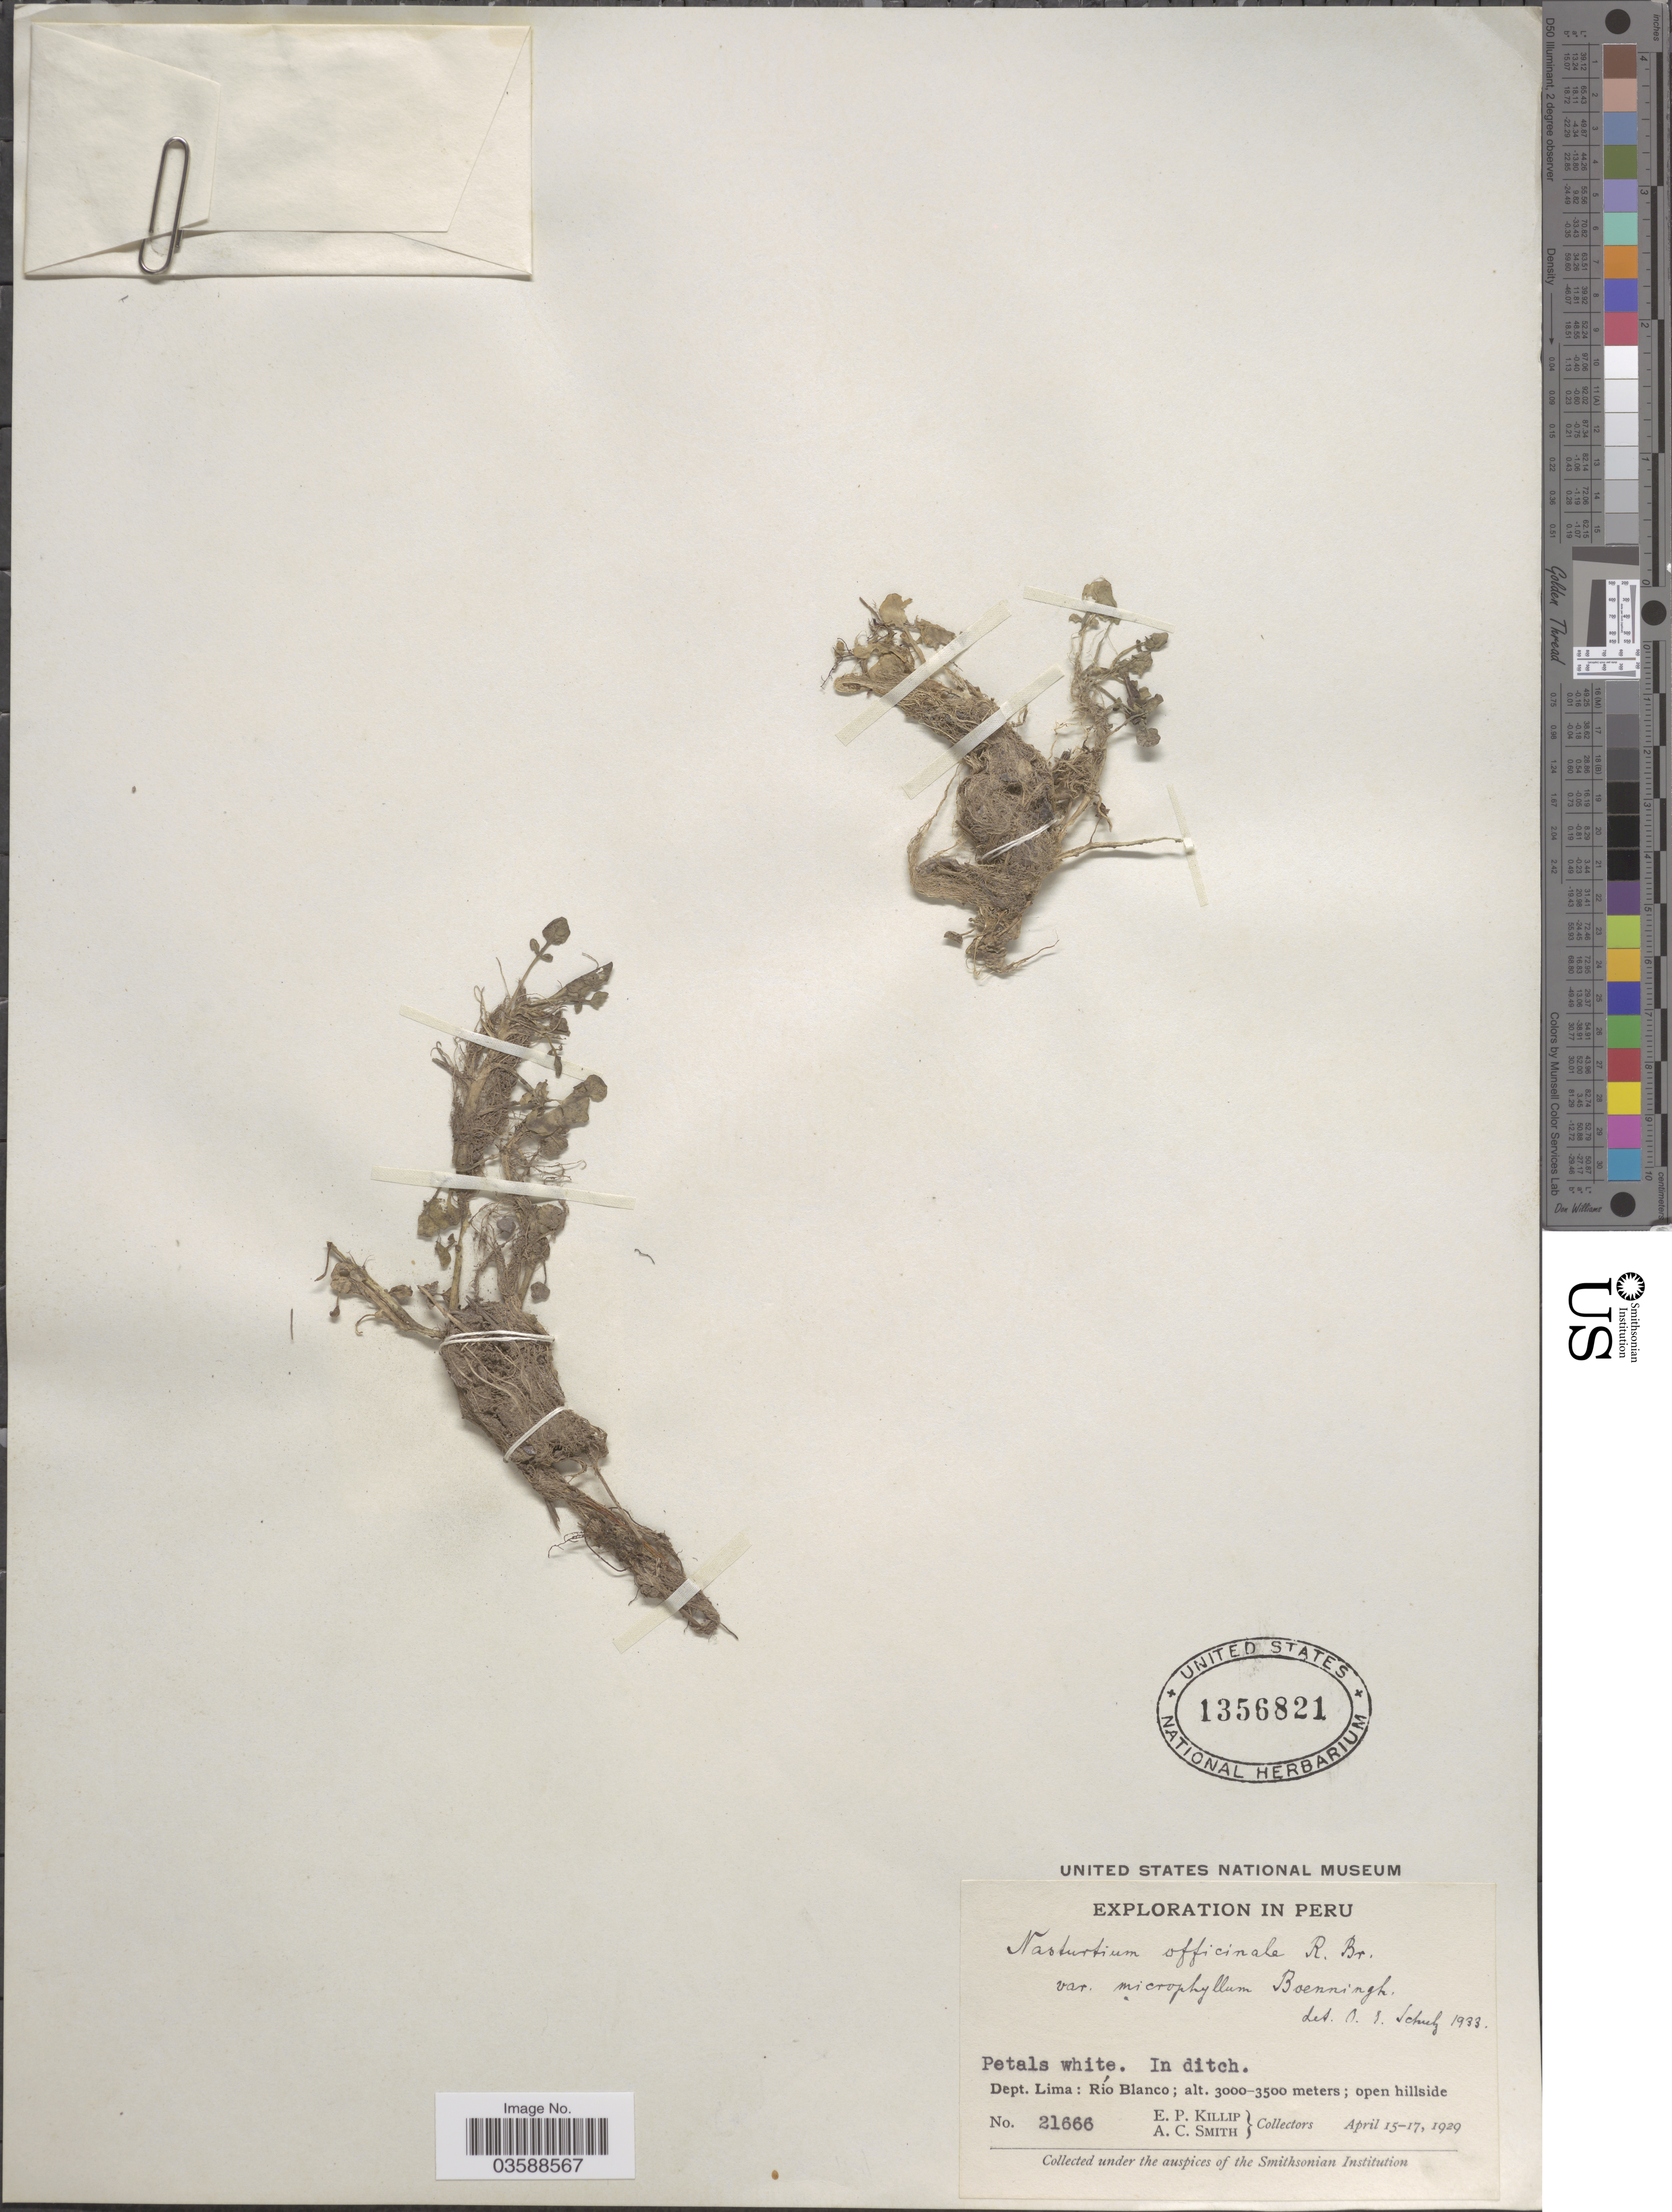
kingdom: Plantae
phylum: Tracheophyta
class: Magnoliopsida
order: Brassicales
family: Brassicaceae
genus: Nasturtium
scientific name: Nasturtium officinale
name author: R. Br.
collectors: E. P. Killip & A. C. Smith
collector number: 21666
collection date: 1929-04-15/1929-04-17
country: Peru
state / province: Lima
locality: Dept. Lima: Río Blanco.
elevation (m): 3000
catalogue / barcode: US 1356821